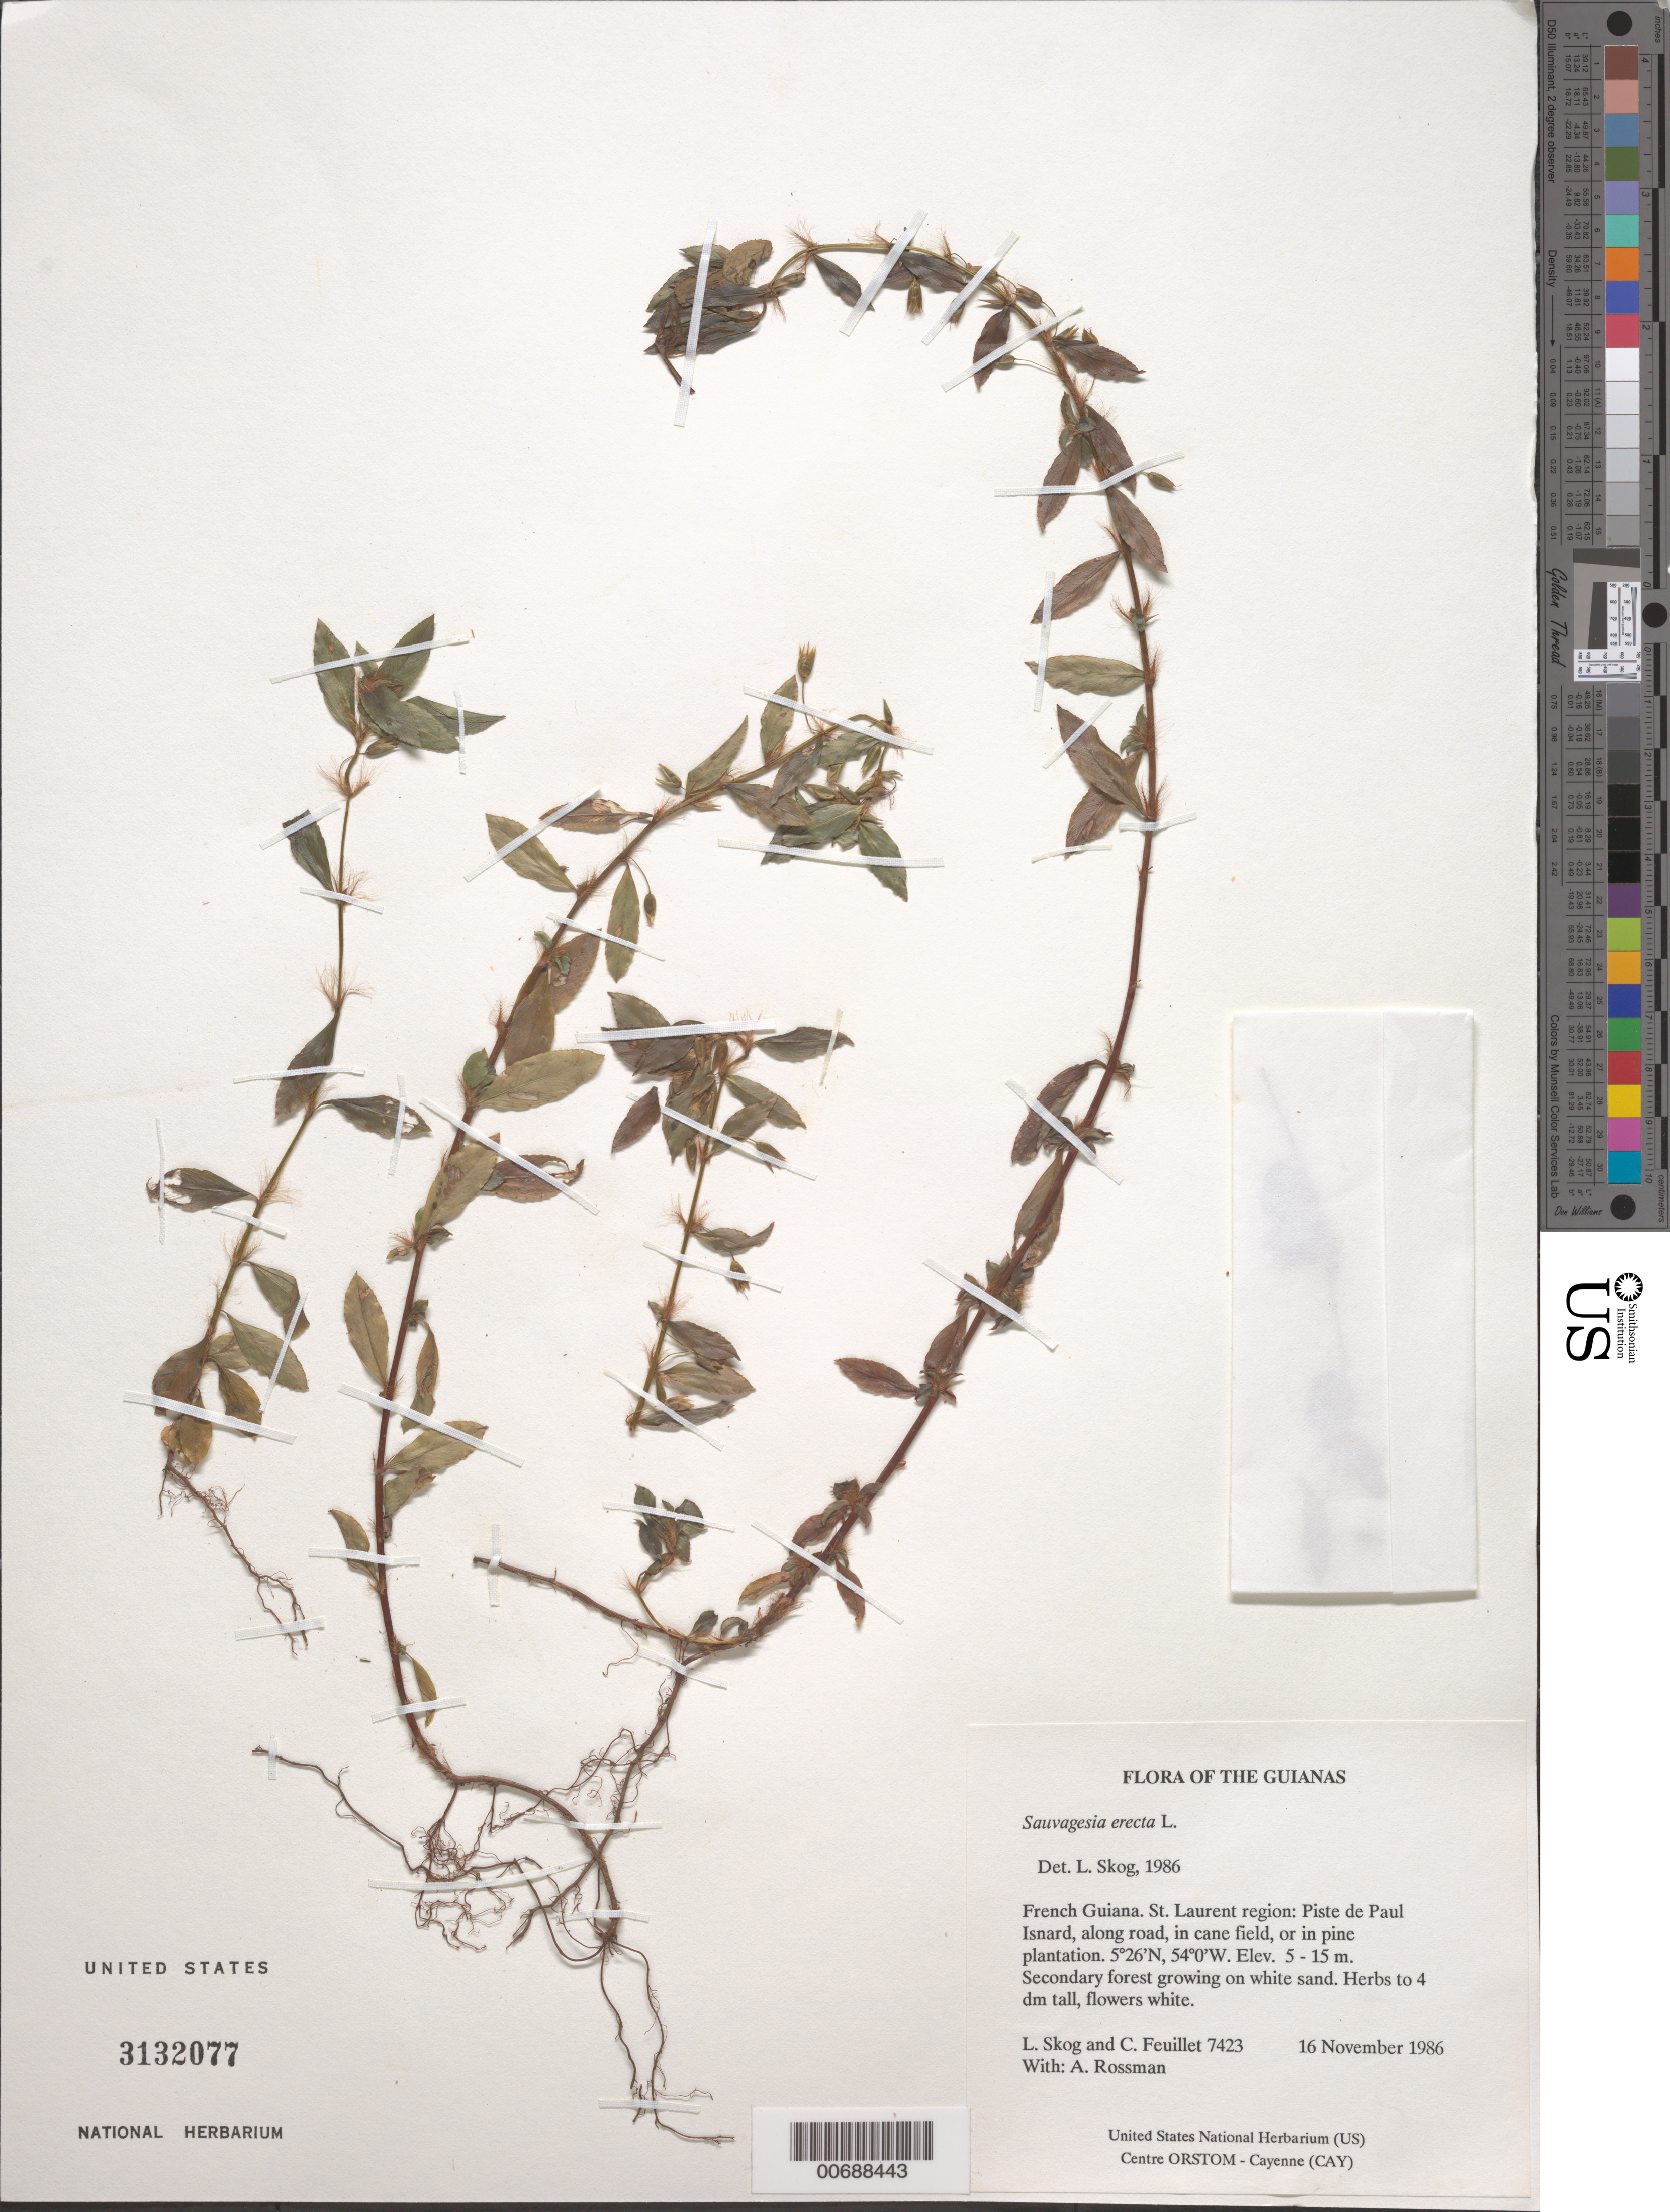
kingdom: Plantae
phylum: Tracheophyta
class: Magnoliopsida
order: Malpighiales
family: Ochnaceae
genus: Sauvagesia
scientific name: Sauvagesia erecta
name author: L.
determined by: Skog, Laurence E.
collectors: L. E. Skog, C. Feuillet & A. Rossman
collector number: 7423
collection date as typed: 16 November 1986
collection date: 1986-11-16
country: French Guiana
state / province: Saint-Laurent-du-Maroni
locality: Piste de Paul Isnard, along road, in cane field, or in pine plantation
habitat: Secondary forest growing on white sand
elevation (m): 5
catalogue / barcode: US 3132077